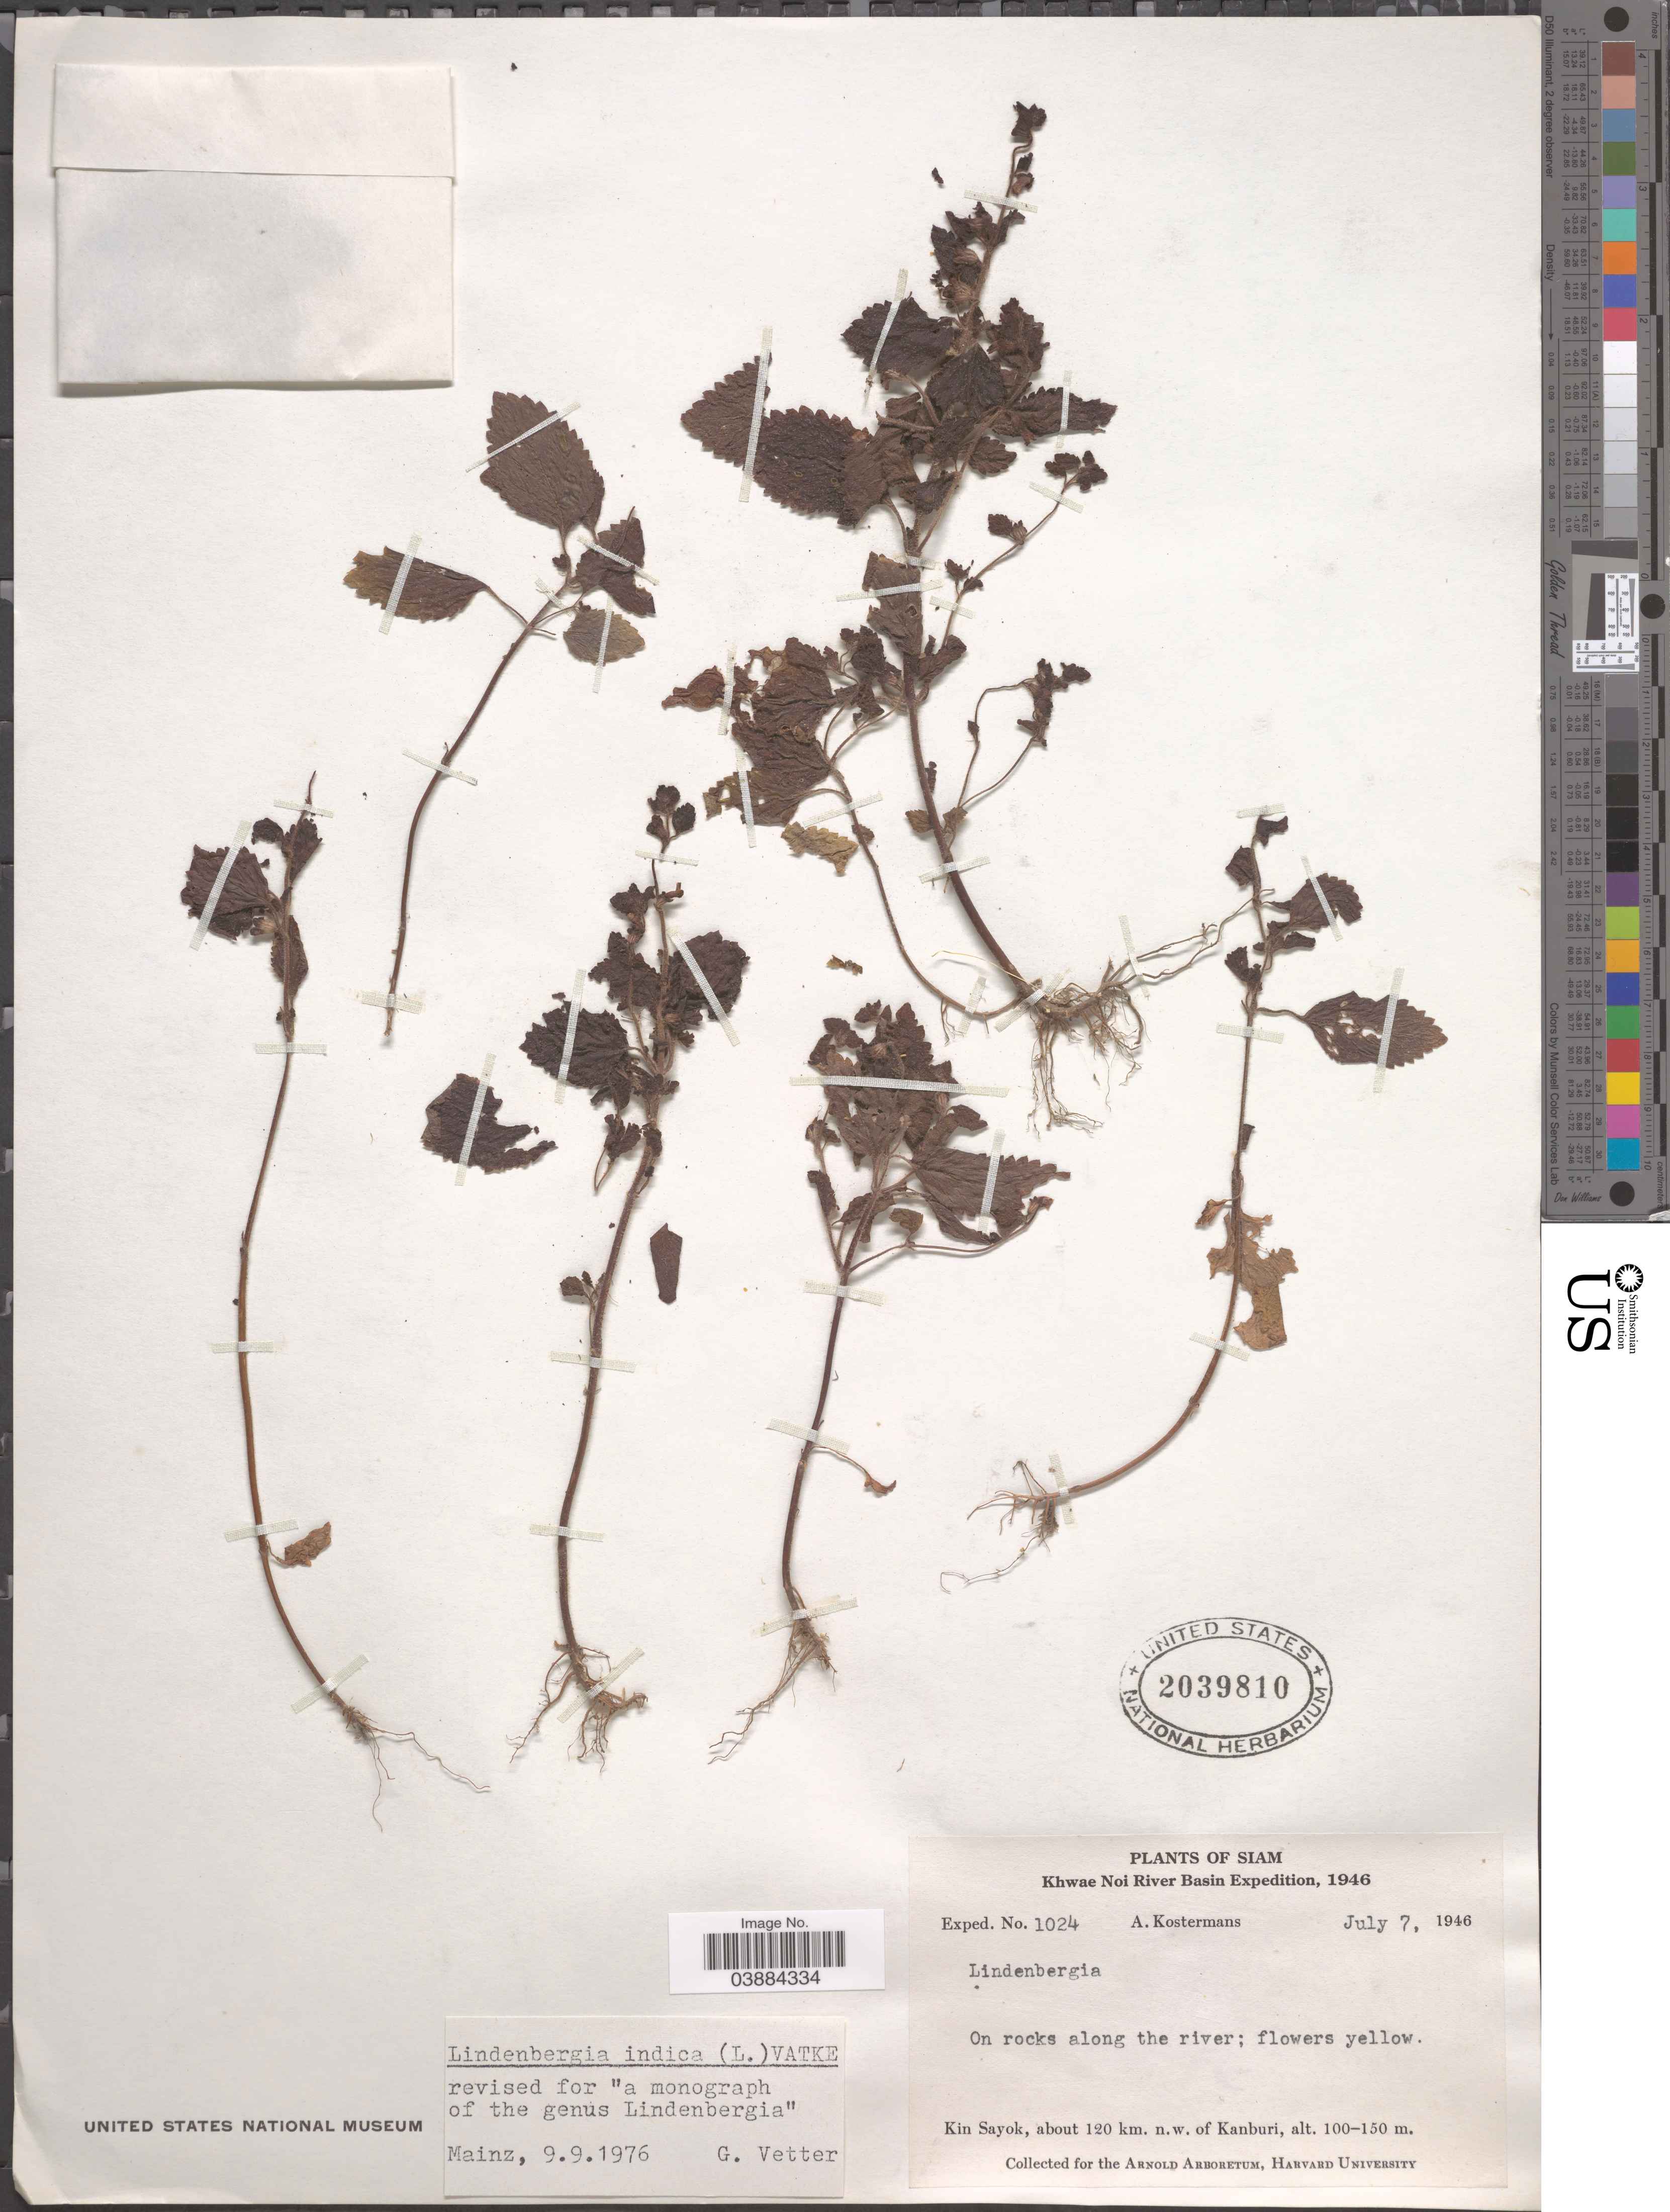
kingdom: Plantae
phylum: Tracheophyta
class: Magnoliopsida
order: Lamiales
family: Orobanchaceae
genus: Lindenbergia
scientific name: Lindenbergia indica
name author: (L.) Vatke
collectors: A. J. G. Kostermans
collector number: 1024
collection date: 1946-07-07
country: Thailand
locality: Siam. On rocks along the river. Kin Sayok, about 120 km. n.w. of Kanburi.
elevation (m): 100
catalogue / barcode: US 2039810